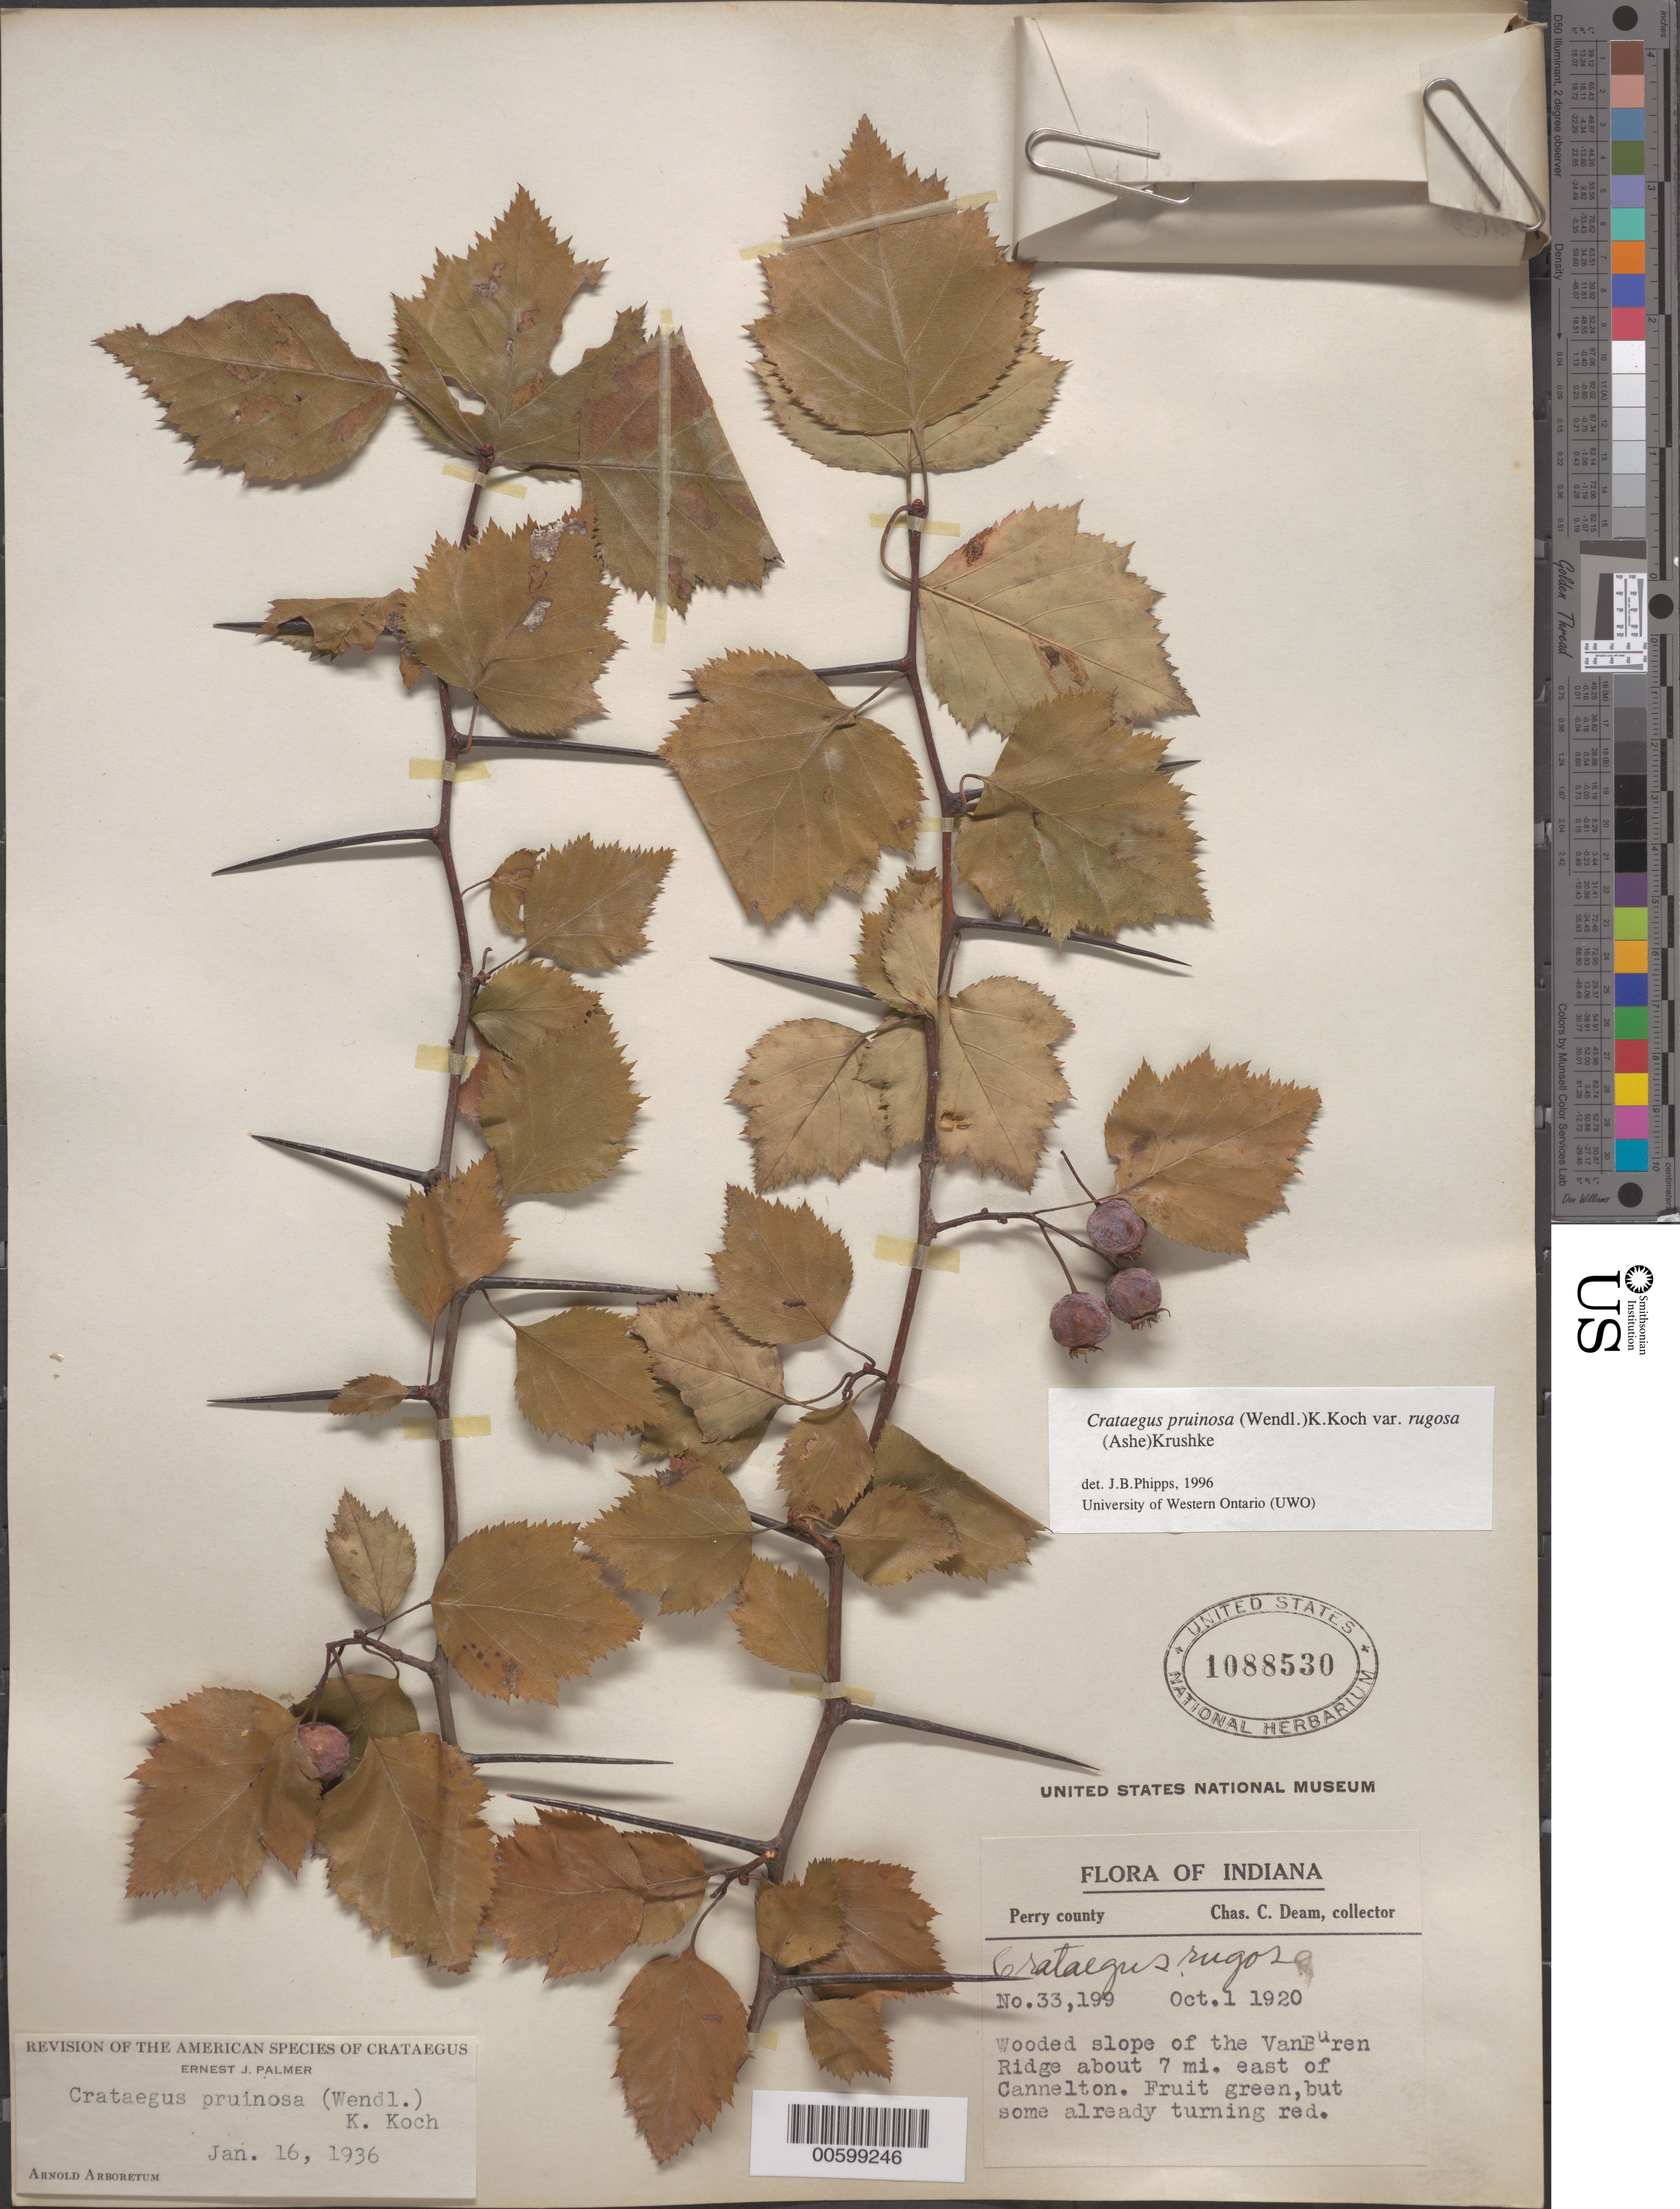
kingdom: Plantae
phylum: Tracheophyta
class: Magnoliopsida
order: Rosales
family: Rosaceae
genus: Crataegus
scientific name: Crataegus pruinosa var. rugosa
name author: (Ashe) Kruschke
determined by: Phipps, James B., (UWO), University of Western Ontario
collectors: C. C. Deam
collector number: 3199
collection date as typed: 01 Oct 1920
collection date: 1920-10-01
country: United States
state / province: Indiana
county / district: Perry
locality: Van Buren Ridge about 7 mi. E of Cannelton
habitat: Wooded slope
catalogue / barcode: US 1088530